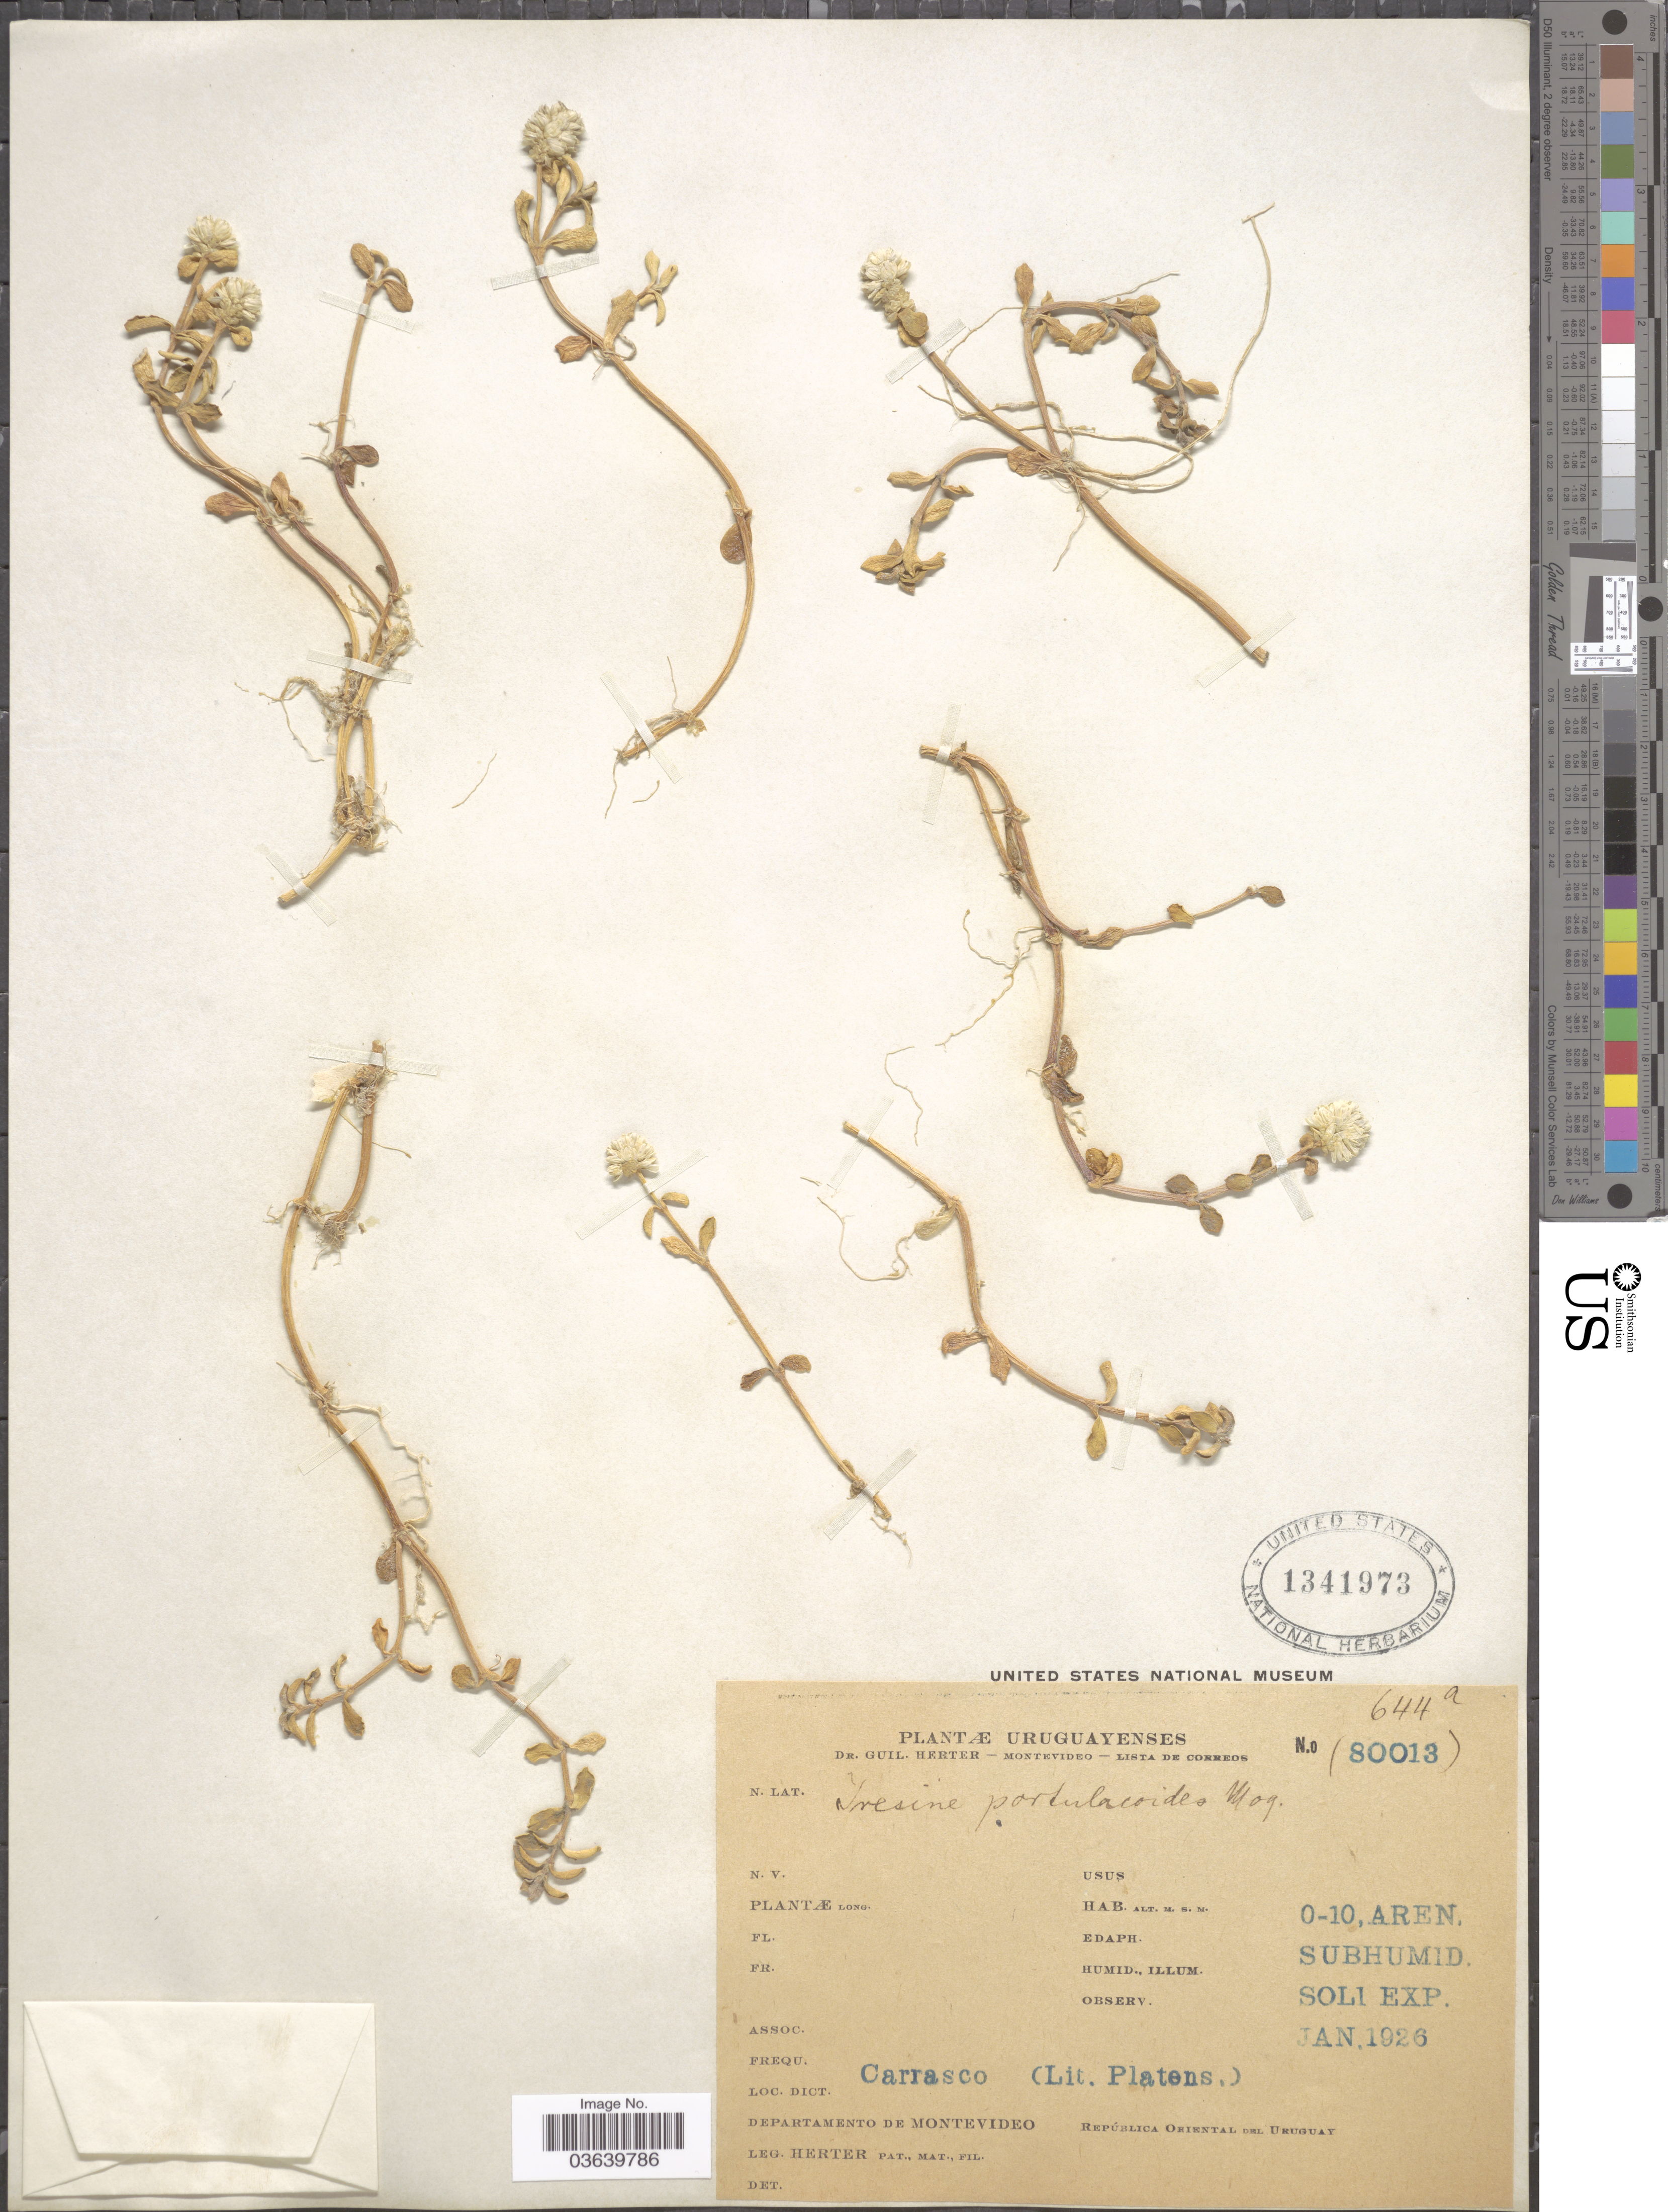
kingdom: Plantae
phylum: Tracheophyta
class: Magnoliopsida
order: Caryophyllales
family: Amaranthaceae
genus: Gomphrena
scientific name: Gomphrena portulacoides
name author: (A. St.-Hil.) T. Ortuño & Borsch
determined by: Strong, Mark T., (BOT), Smithsonian Institution - National Museum of Natural History (UNITED STATES)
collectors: G. Herter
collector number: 644a/80013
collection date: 1926-01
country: Uruguay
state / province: Montevideo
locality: Carrasco (Lit. Platens), Departamento de Montevideo. República Oriental del Uruguay.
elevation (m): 0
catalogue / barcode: US 1341973